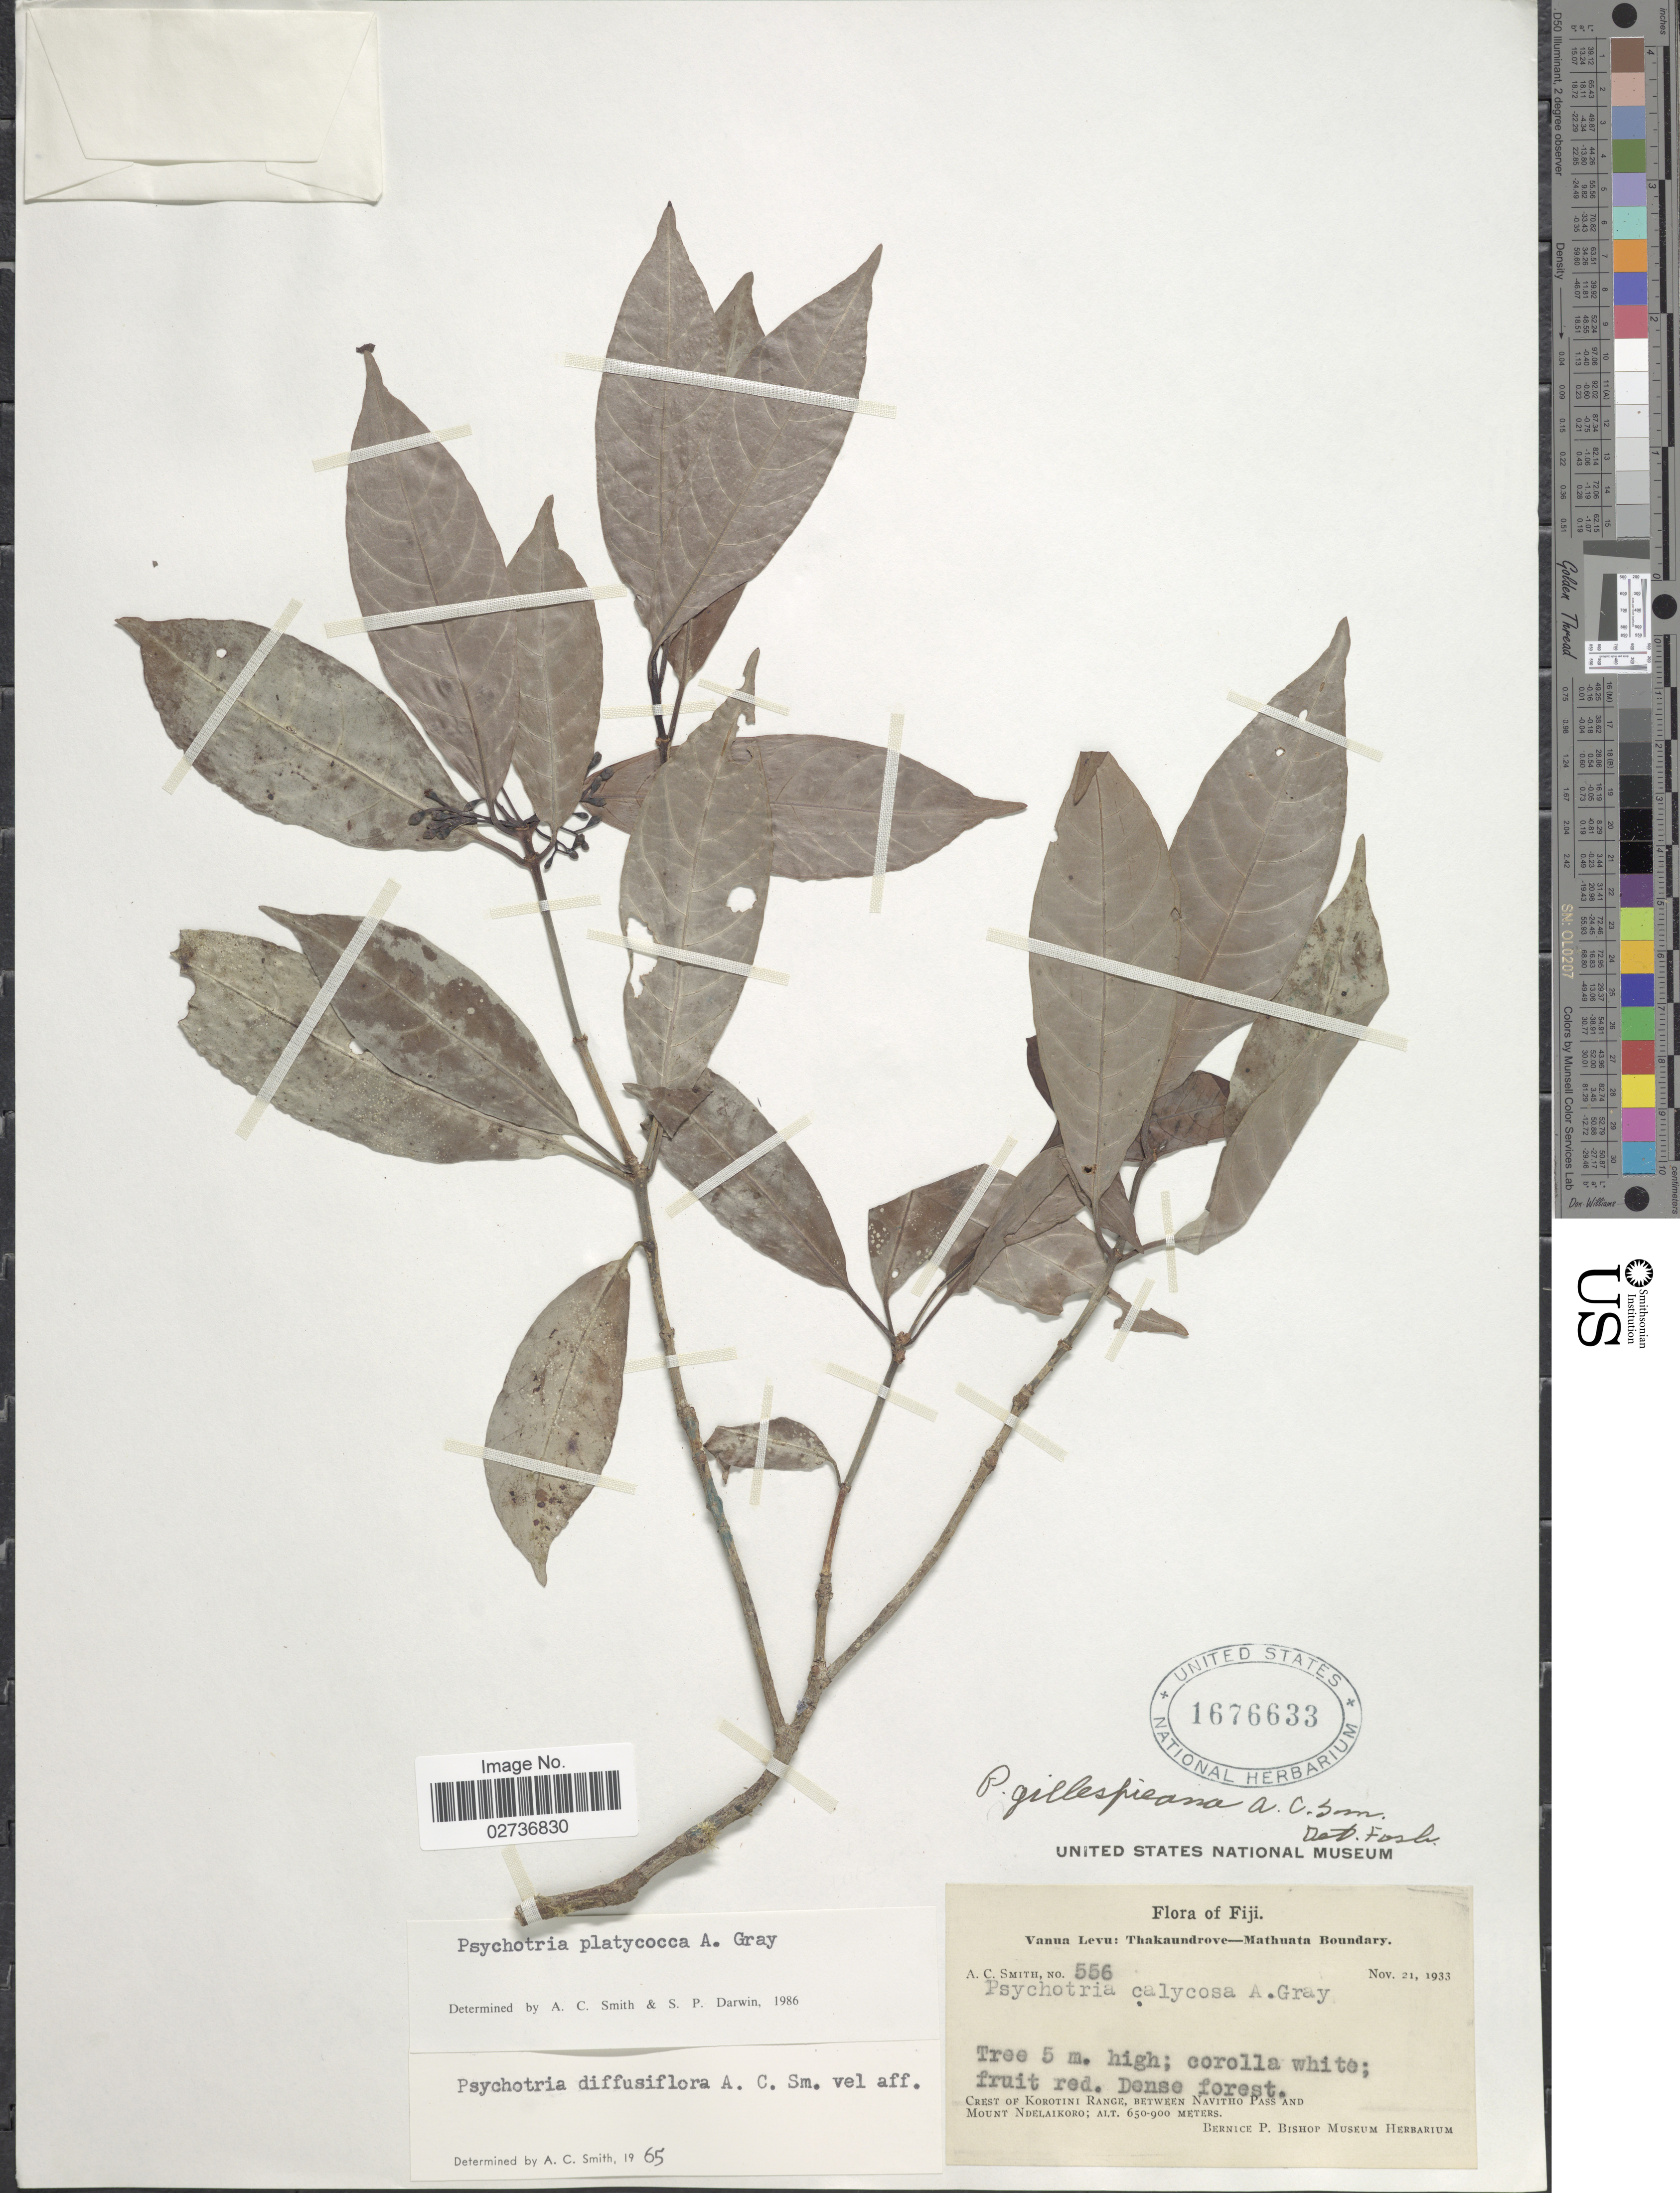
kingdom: Plantae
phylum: Tracheophyta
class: Magnoliopsida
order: Gentianales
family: Rubiaceae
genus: Psychotria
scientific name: Psychotria platycocca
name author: A. Gray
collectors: A. C. Smith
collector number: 556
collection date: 1933-11-21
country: Fiji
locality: Vanua Levu: Thakaundrove-Mathuata Boundary. Crest of Korotini Range, between Navitho Pass and Mount Ndelaikoro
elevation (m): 650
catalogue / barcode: US 1676633